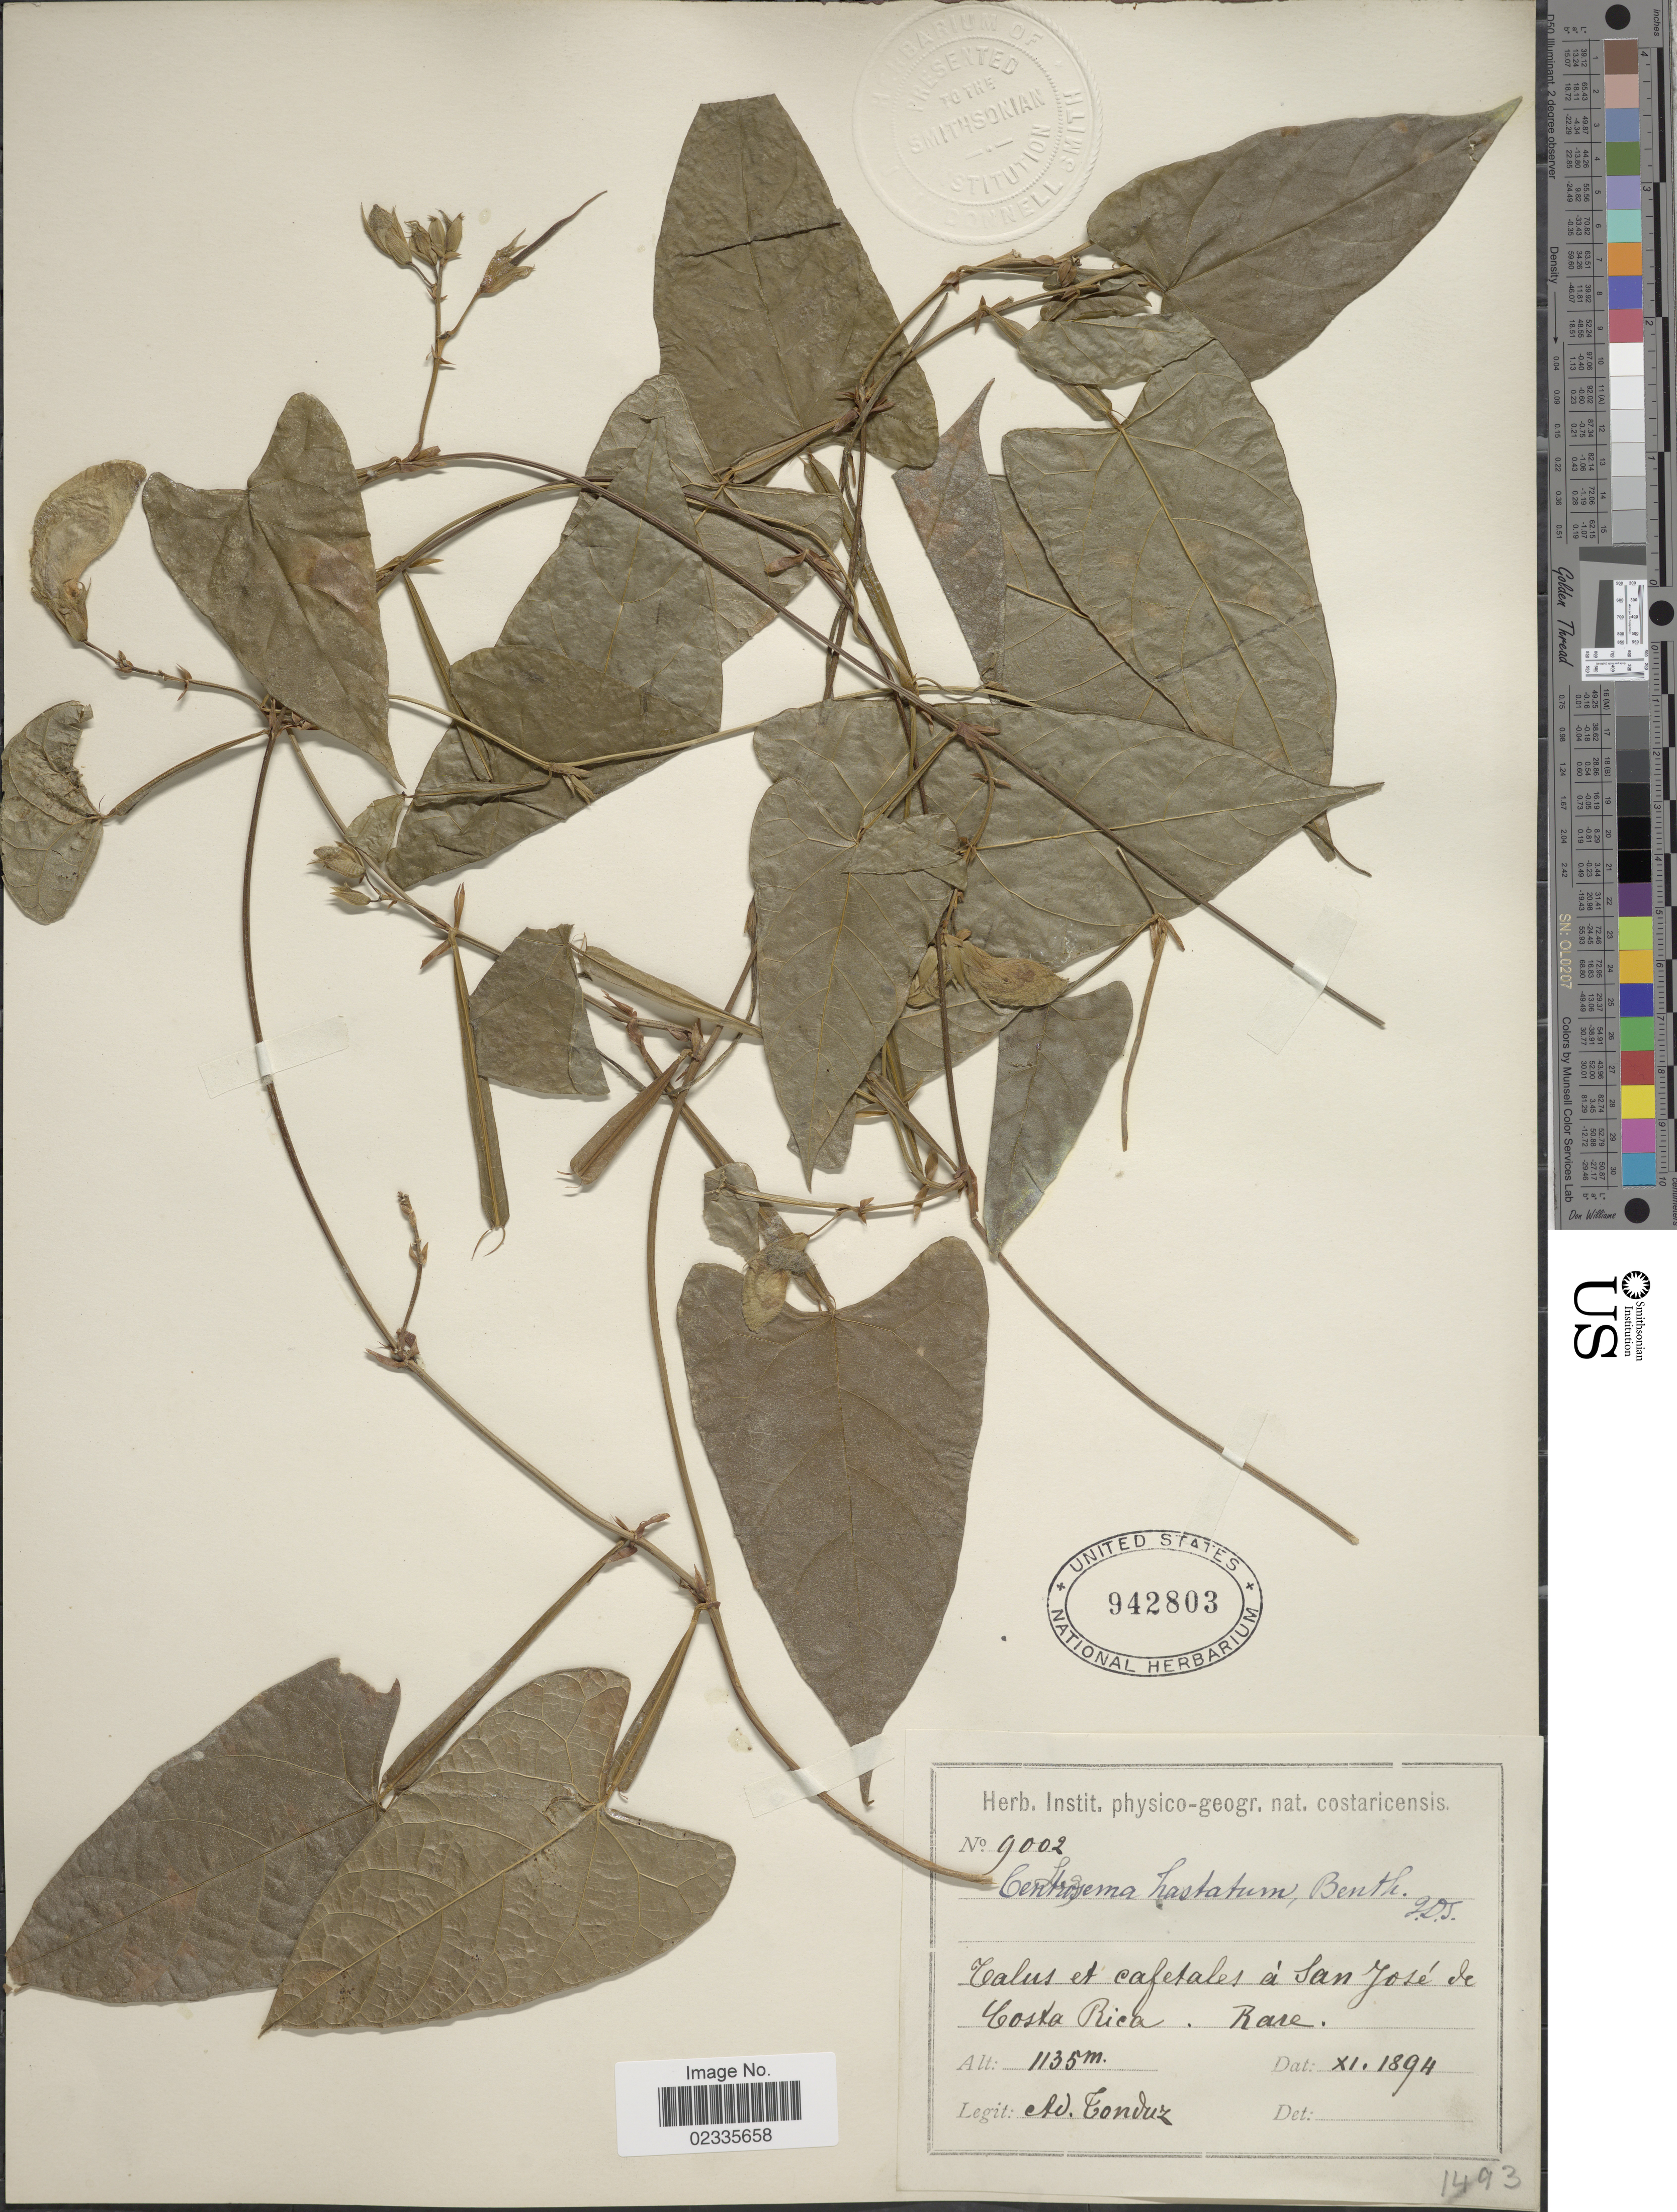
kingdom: Plantae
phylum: Tracheophyta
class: Magnoliopsida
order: Fabales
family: Fabaceae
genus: Centrosema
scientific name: Centrosema sagittata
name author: (Kunth) Rose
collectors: A. Tonduz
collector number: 9002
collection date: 1894-11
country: Costa Rica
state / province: San José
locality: Talus et cafetales a San Jose de Costa Rica.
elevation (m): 1135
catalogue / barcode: US 942803